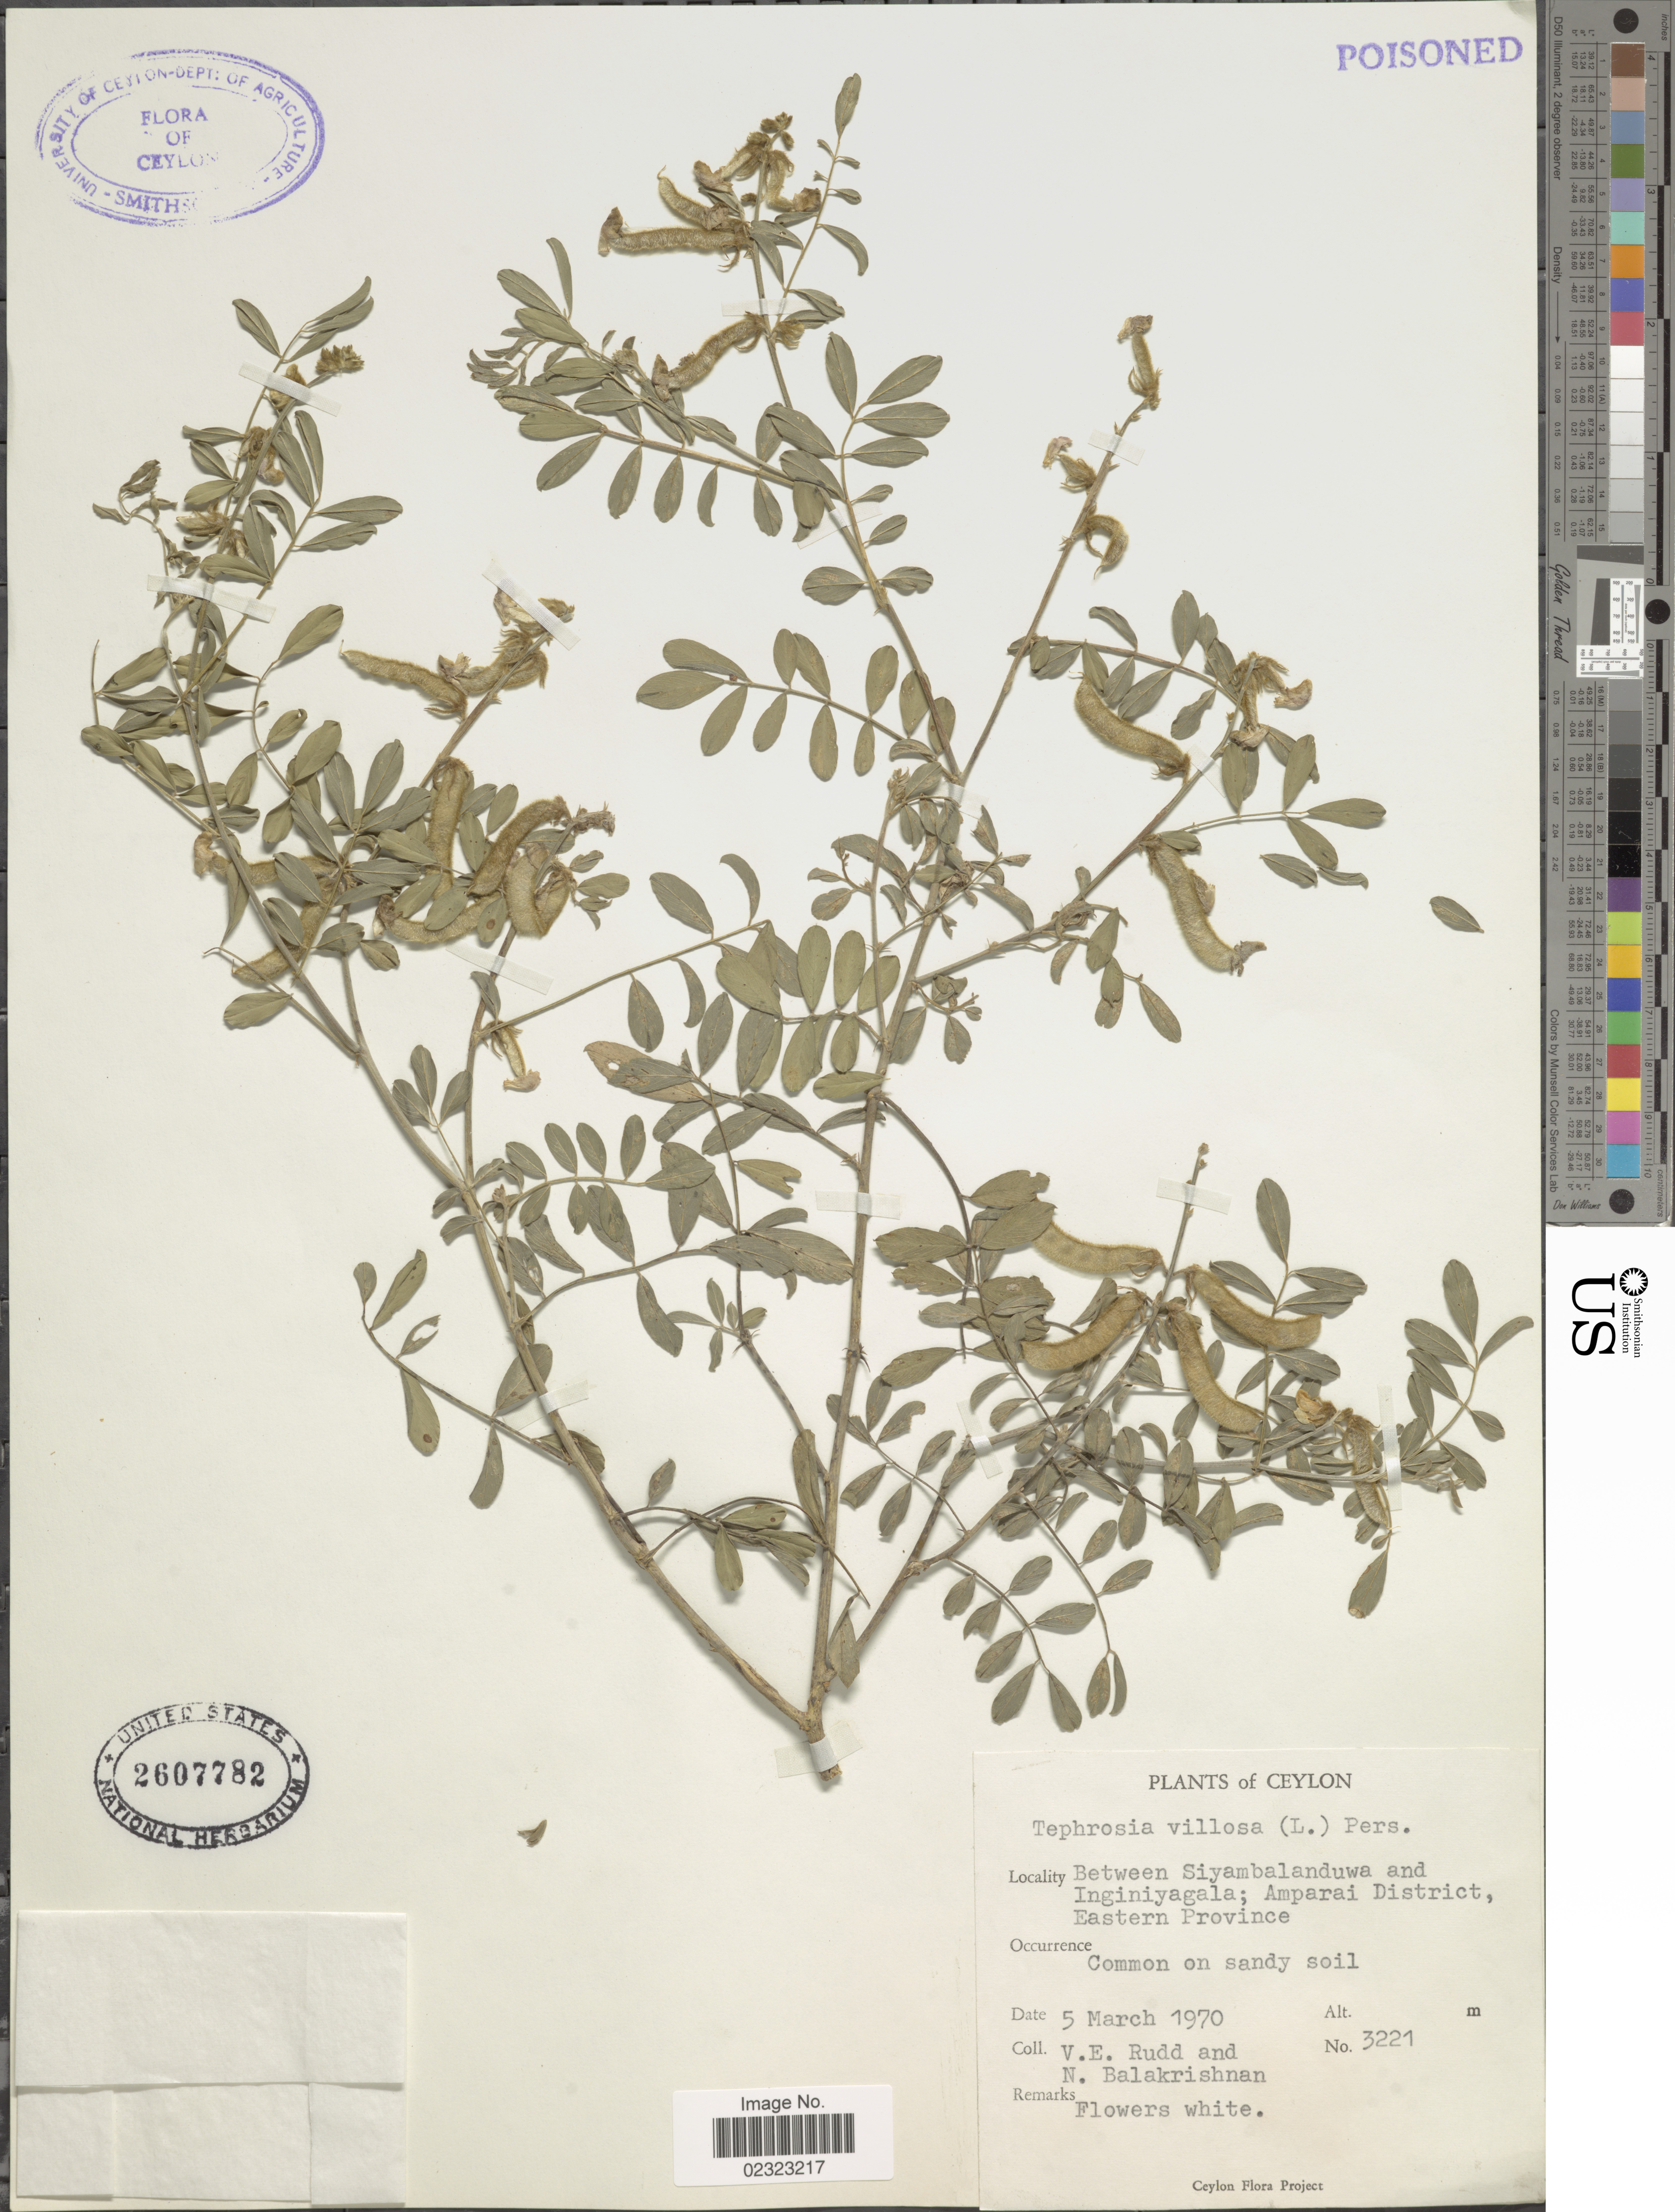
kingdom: Plantae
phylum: Tracheophyta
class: Magnoliopsida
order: Fabales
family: Fabaceae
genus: Tephrosia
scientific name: Tephrosia villosa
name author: Pers.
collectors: V. E. Rudd & N. Balakrishnan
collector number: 3221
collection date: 1970-03-05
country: Sri Lanka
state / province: Eastern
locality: Ceylon. Between Siyambalanduwa and Inginiyagala, Amparai District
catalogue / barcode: US 2607782